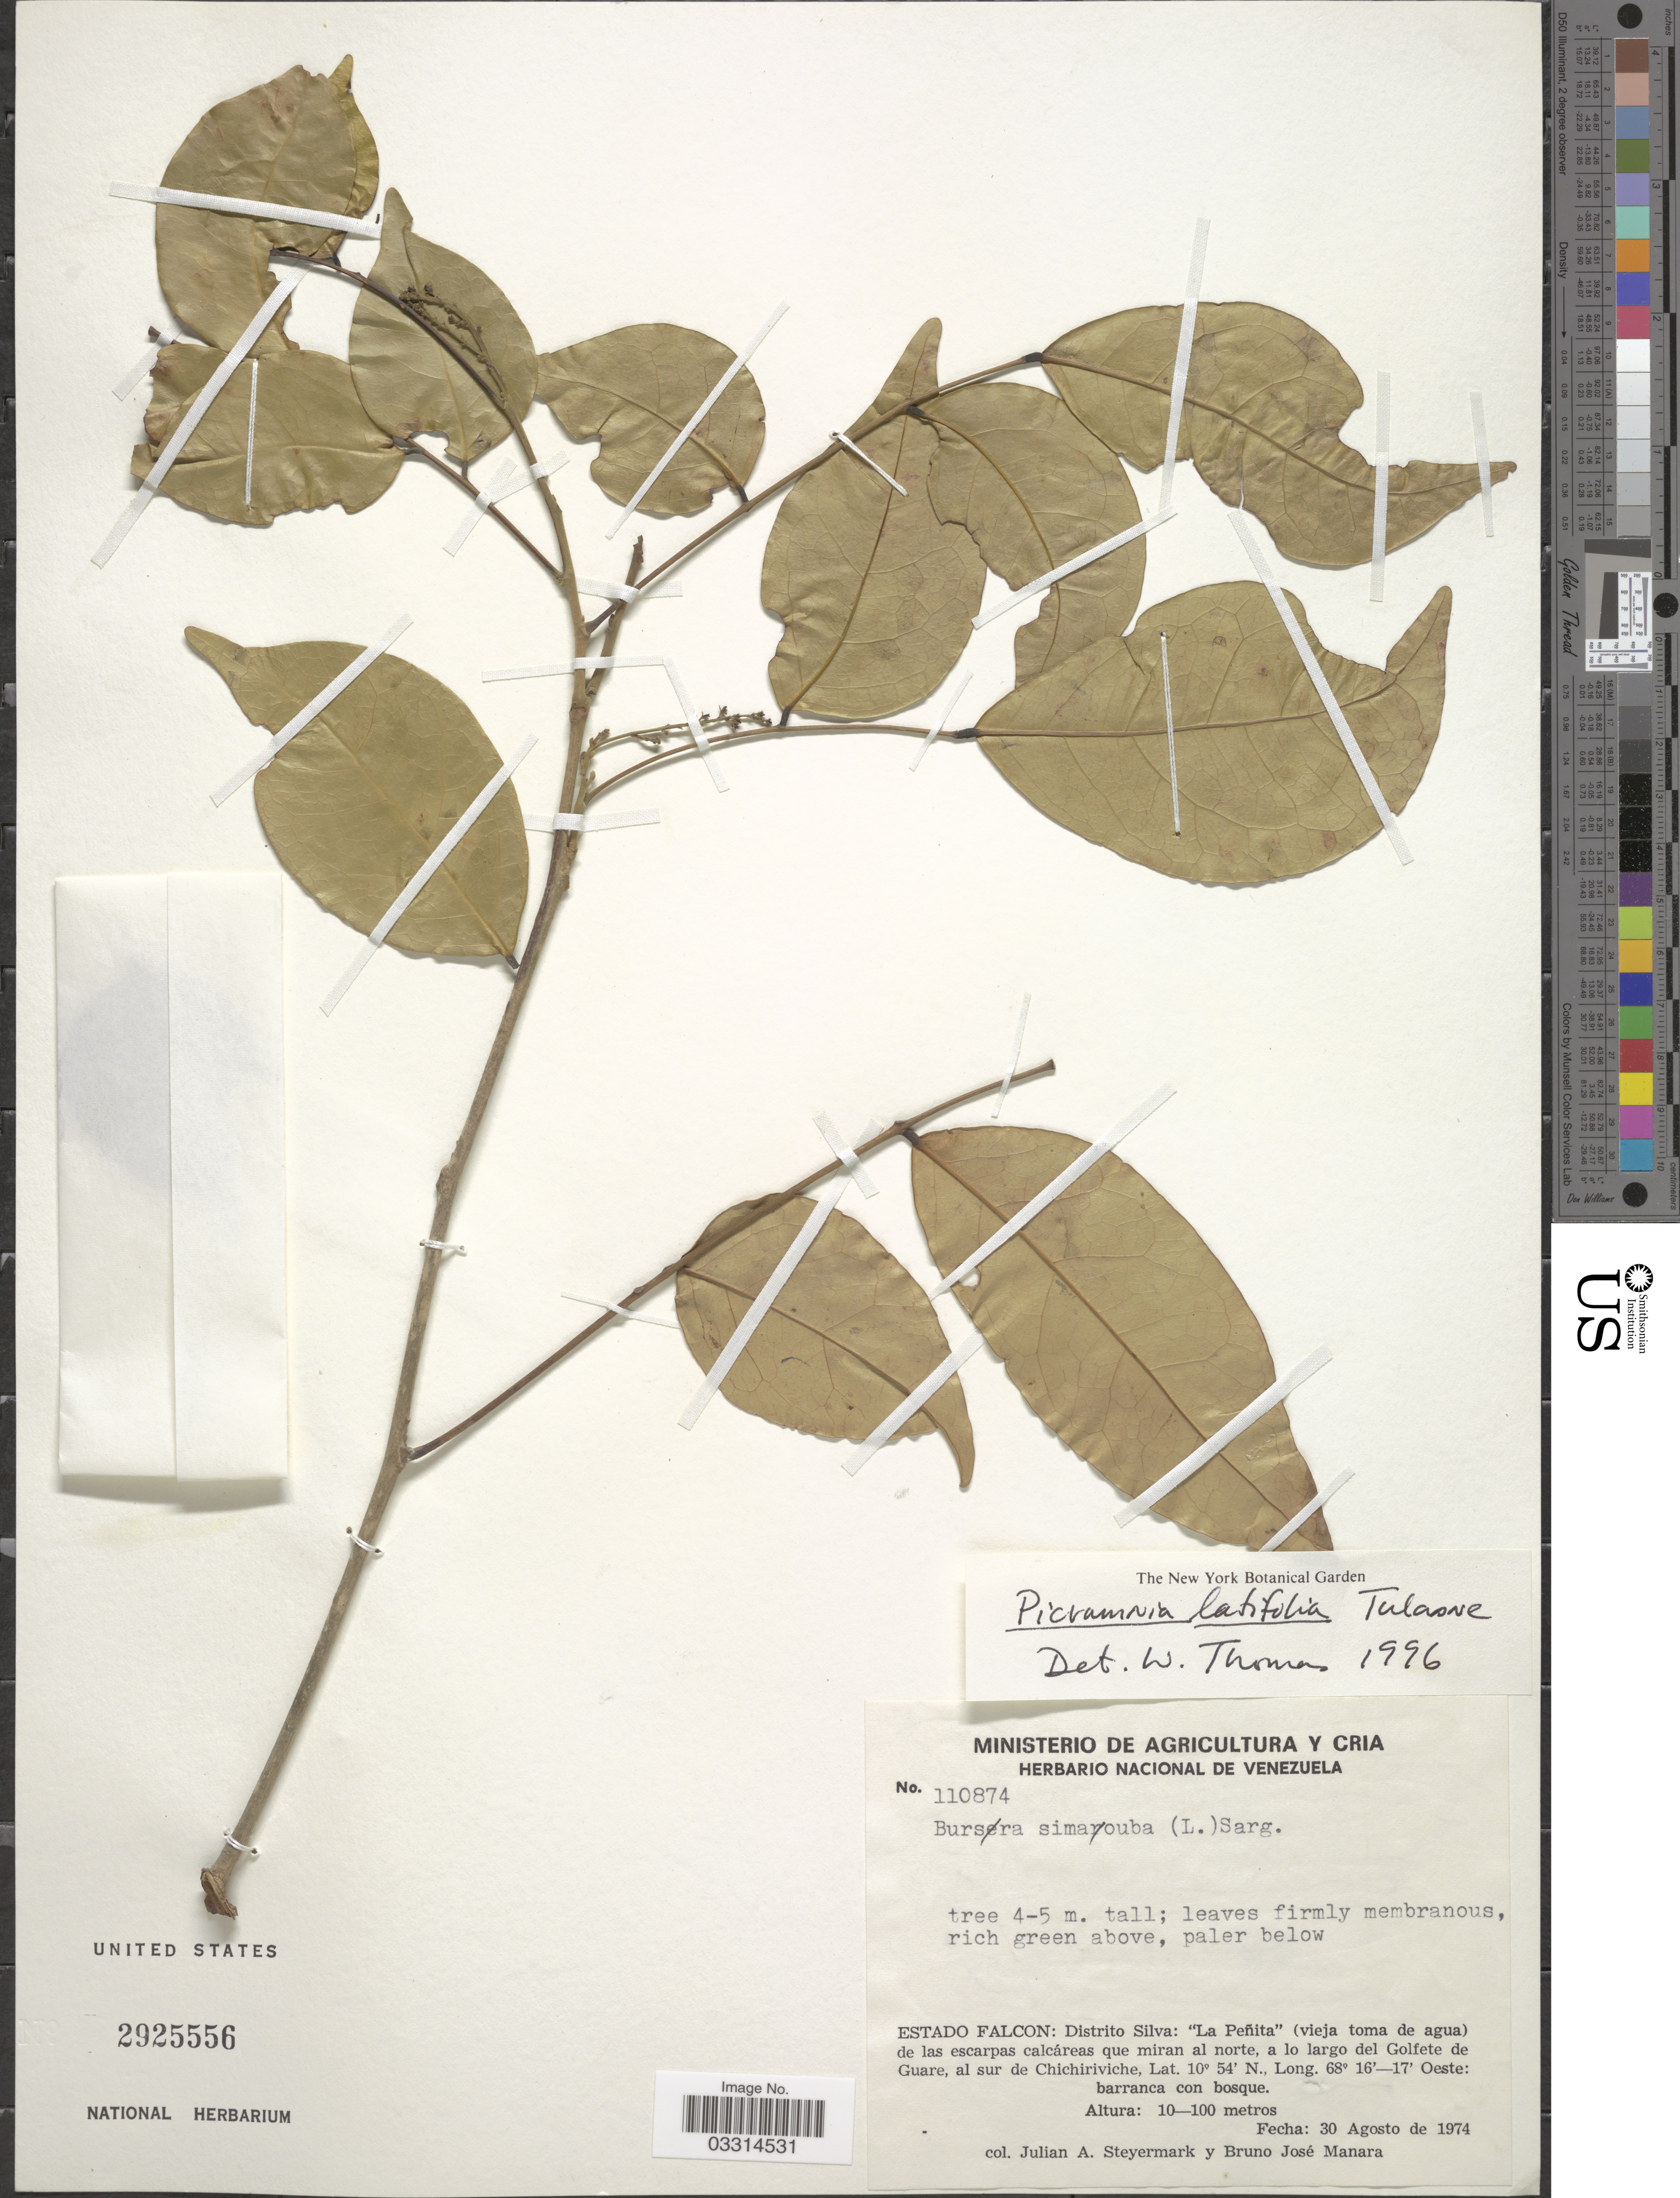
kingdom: Plantae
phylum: Tracheophyta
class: Magnoliopsida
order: Picramniales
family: Picramniaceae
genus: Picramnia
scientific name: Picramnia latifolia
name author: Tul.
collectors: J. Steyermark & B. Manara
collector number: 110874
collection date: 1974-08-30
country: Venezuela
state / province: Falcón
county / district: Silva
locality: Distrito Silva: "La Peñita" (vieja toma de agua) de las escarpas calcáreas que miran al norte, a lo largo del Golfete de Guare, al sur de Chichiriviche.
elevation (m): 10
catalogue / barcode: US 2925556